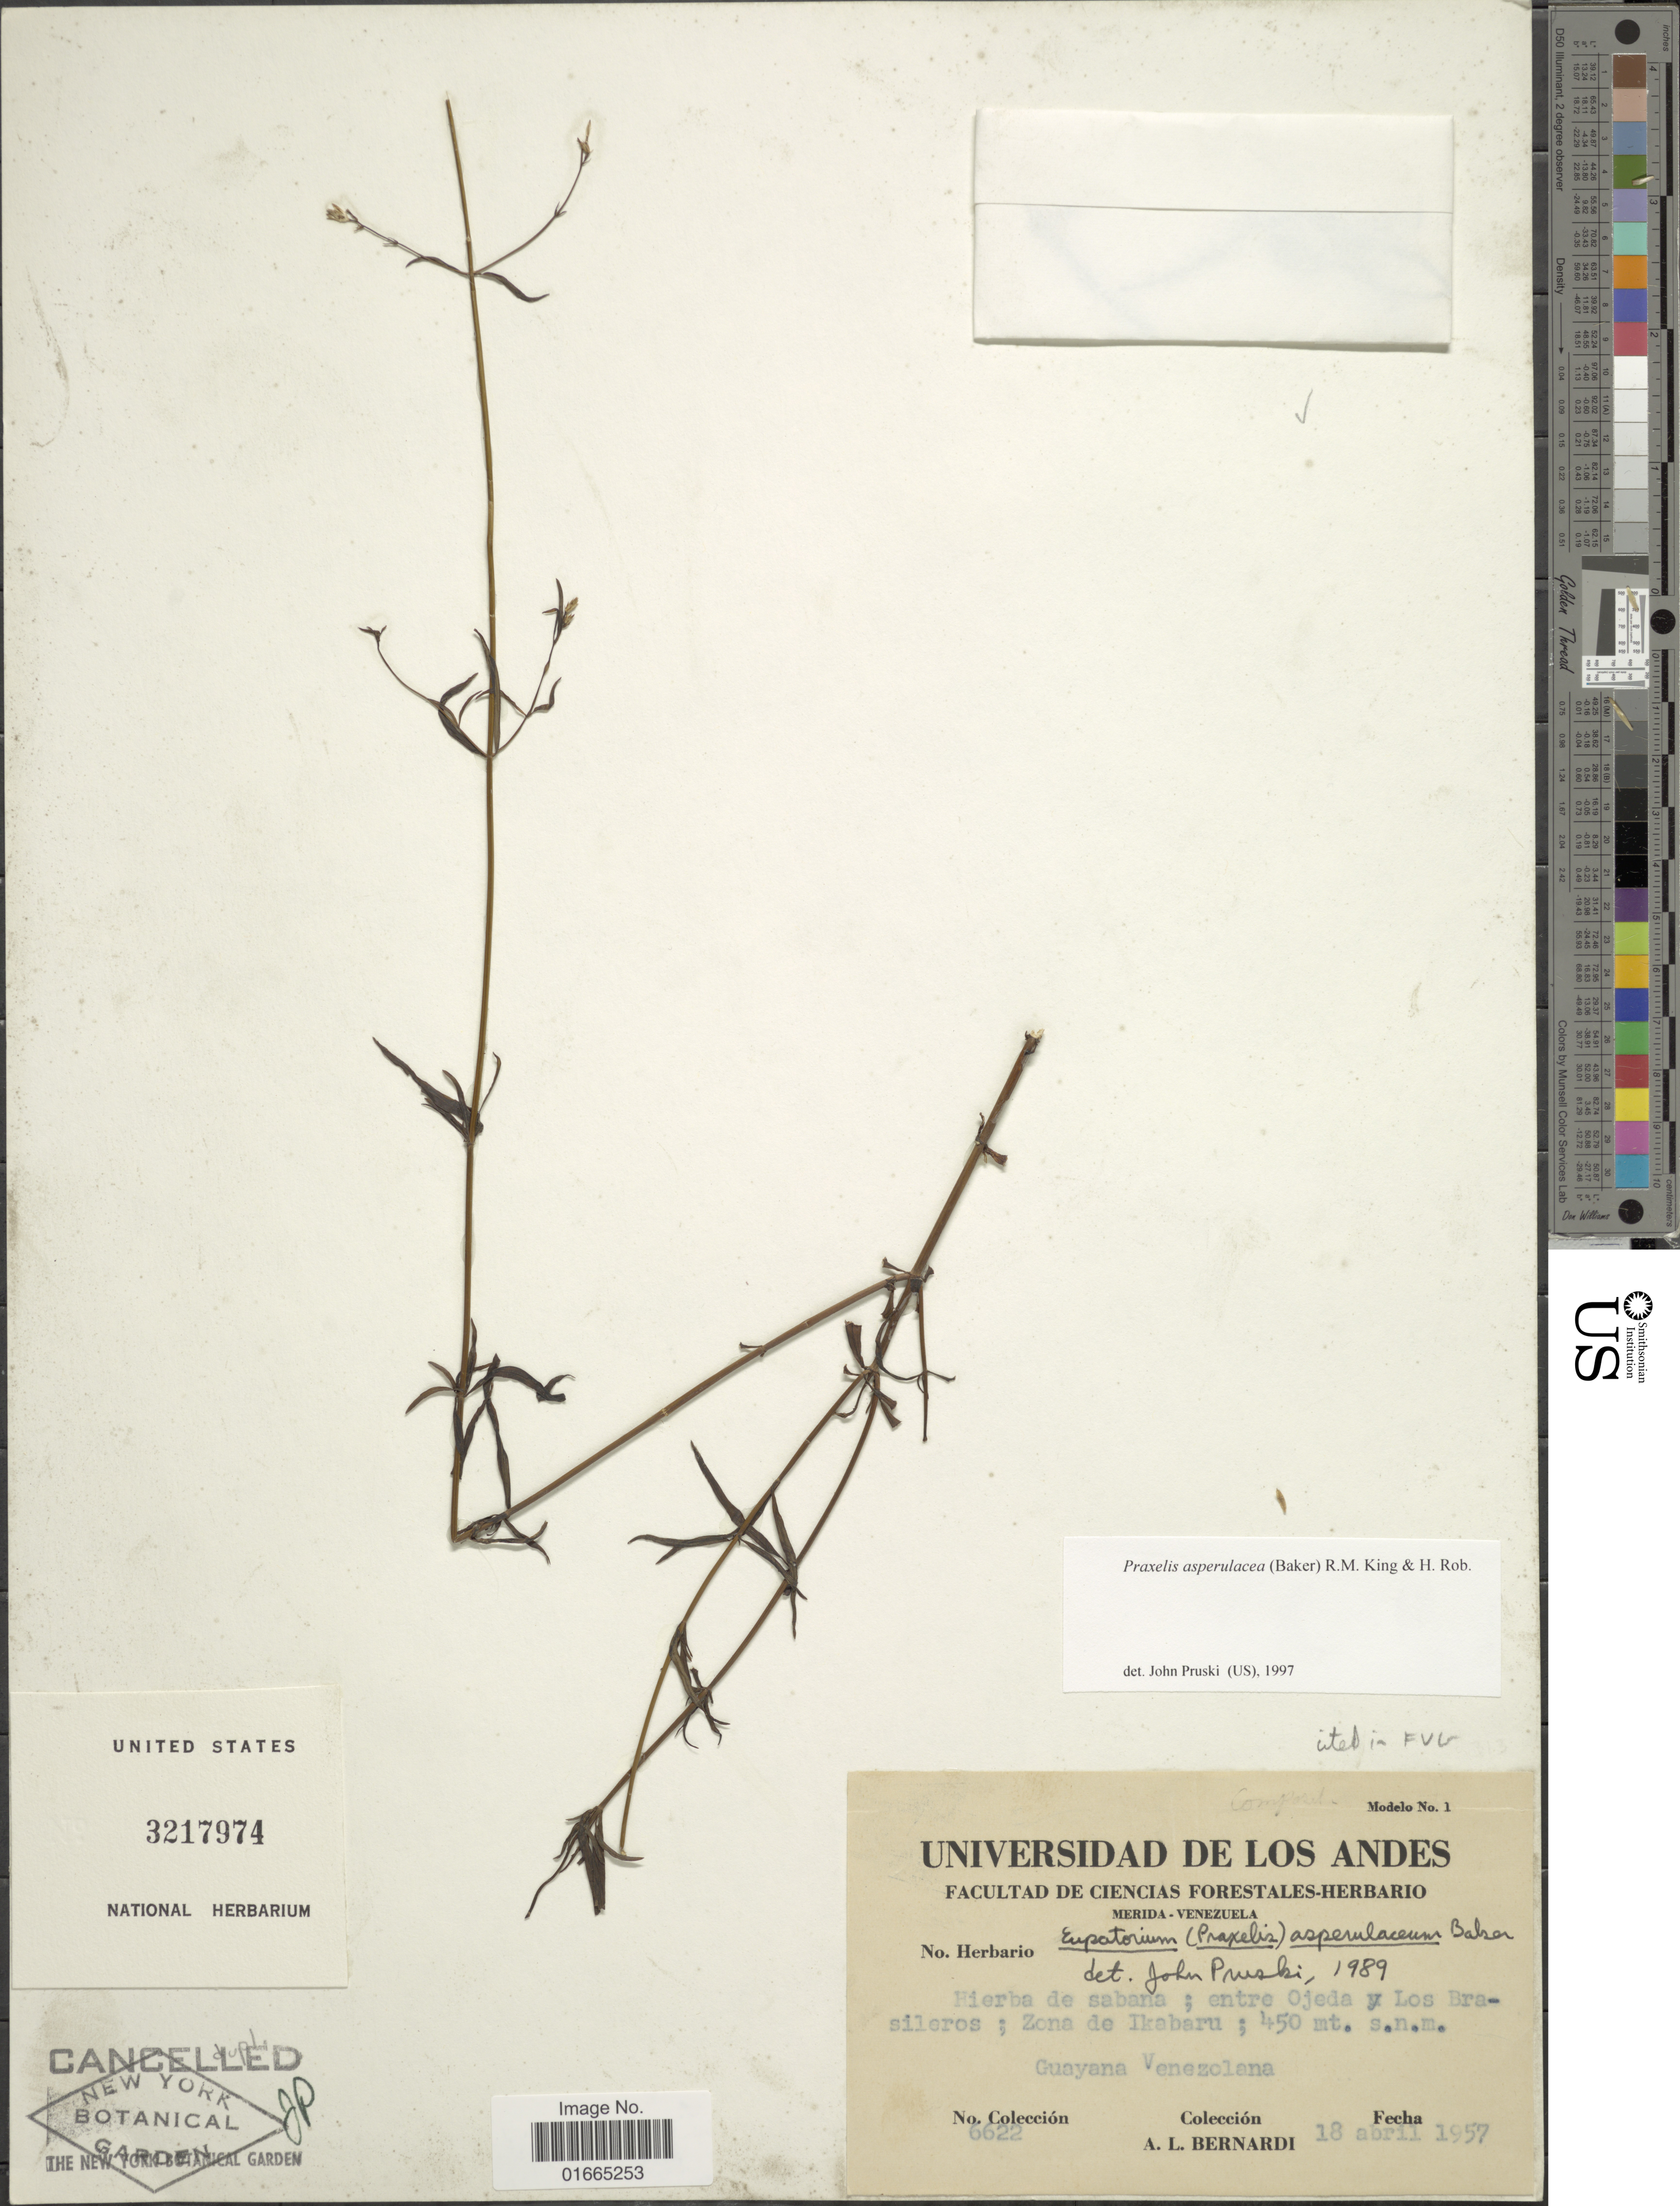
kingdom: Plantae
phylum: Tracheophyta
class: Magnoliopsida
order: Asterales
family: Asteraceae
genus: Praxelis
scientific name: Praxelis asperulacea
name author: (Baker) R.M. King & H. Rob.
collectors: A. L. Bernardi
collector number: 6622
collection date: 1957-04-18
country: Venezuela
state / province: Mérida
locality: Guayana Venezclana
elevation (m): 450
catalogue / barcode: US 3217974